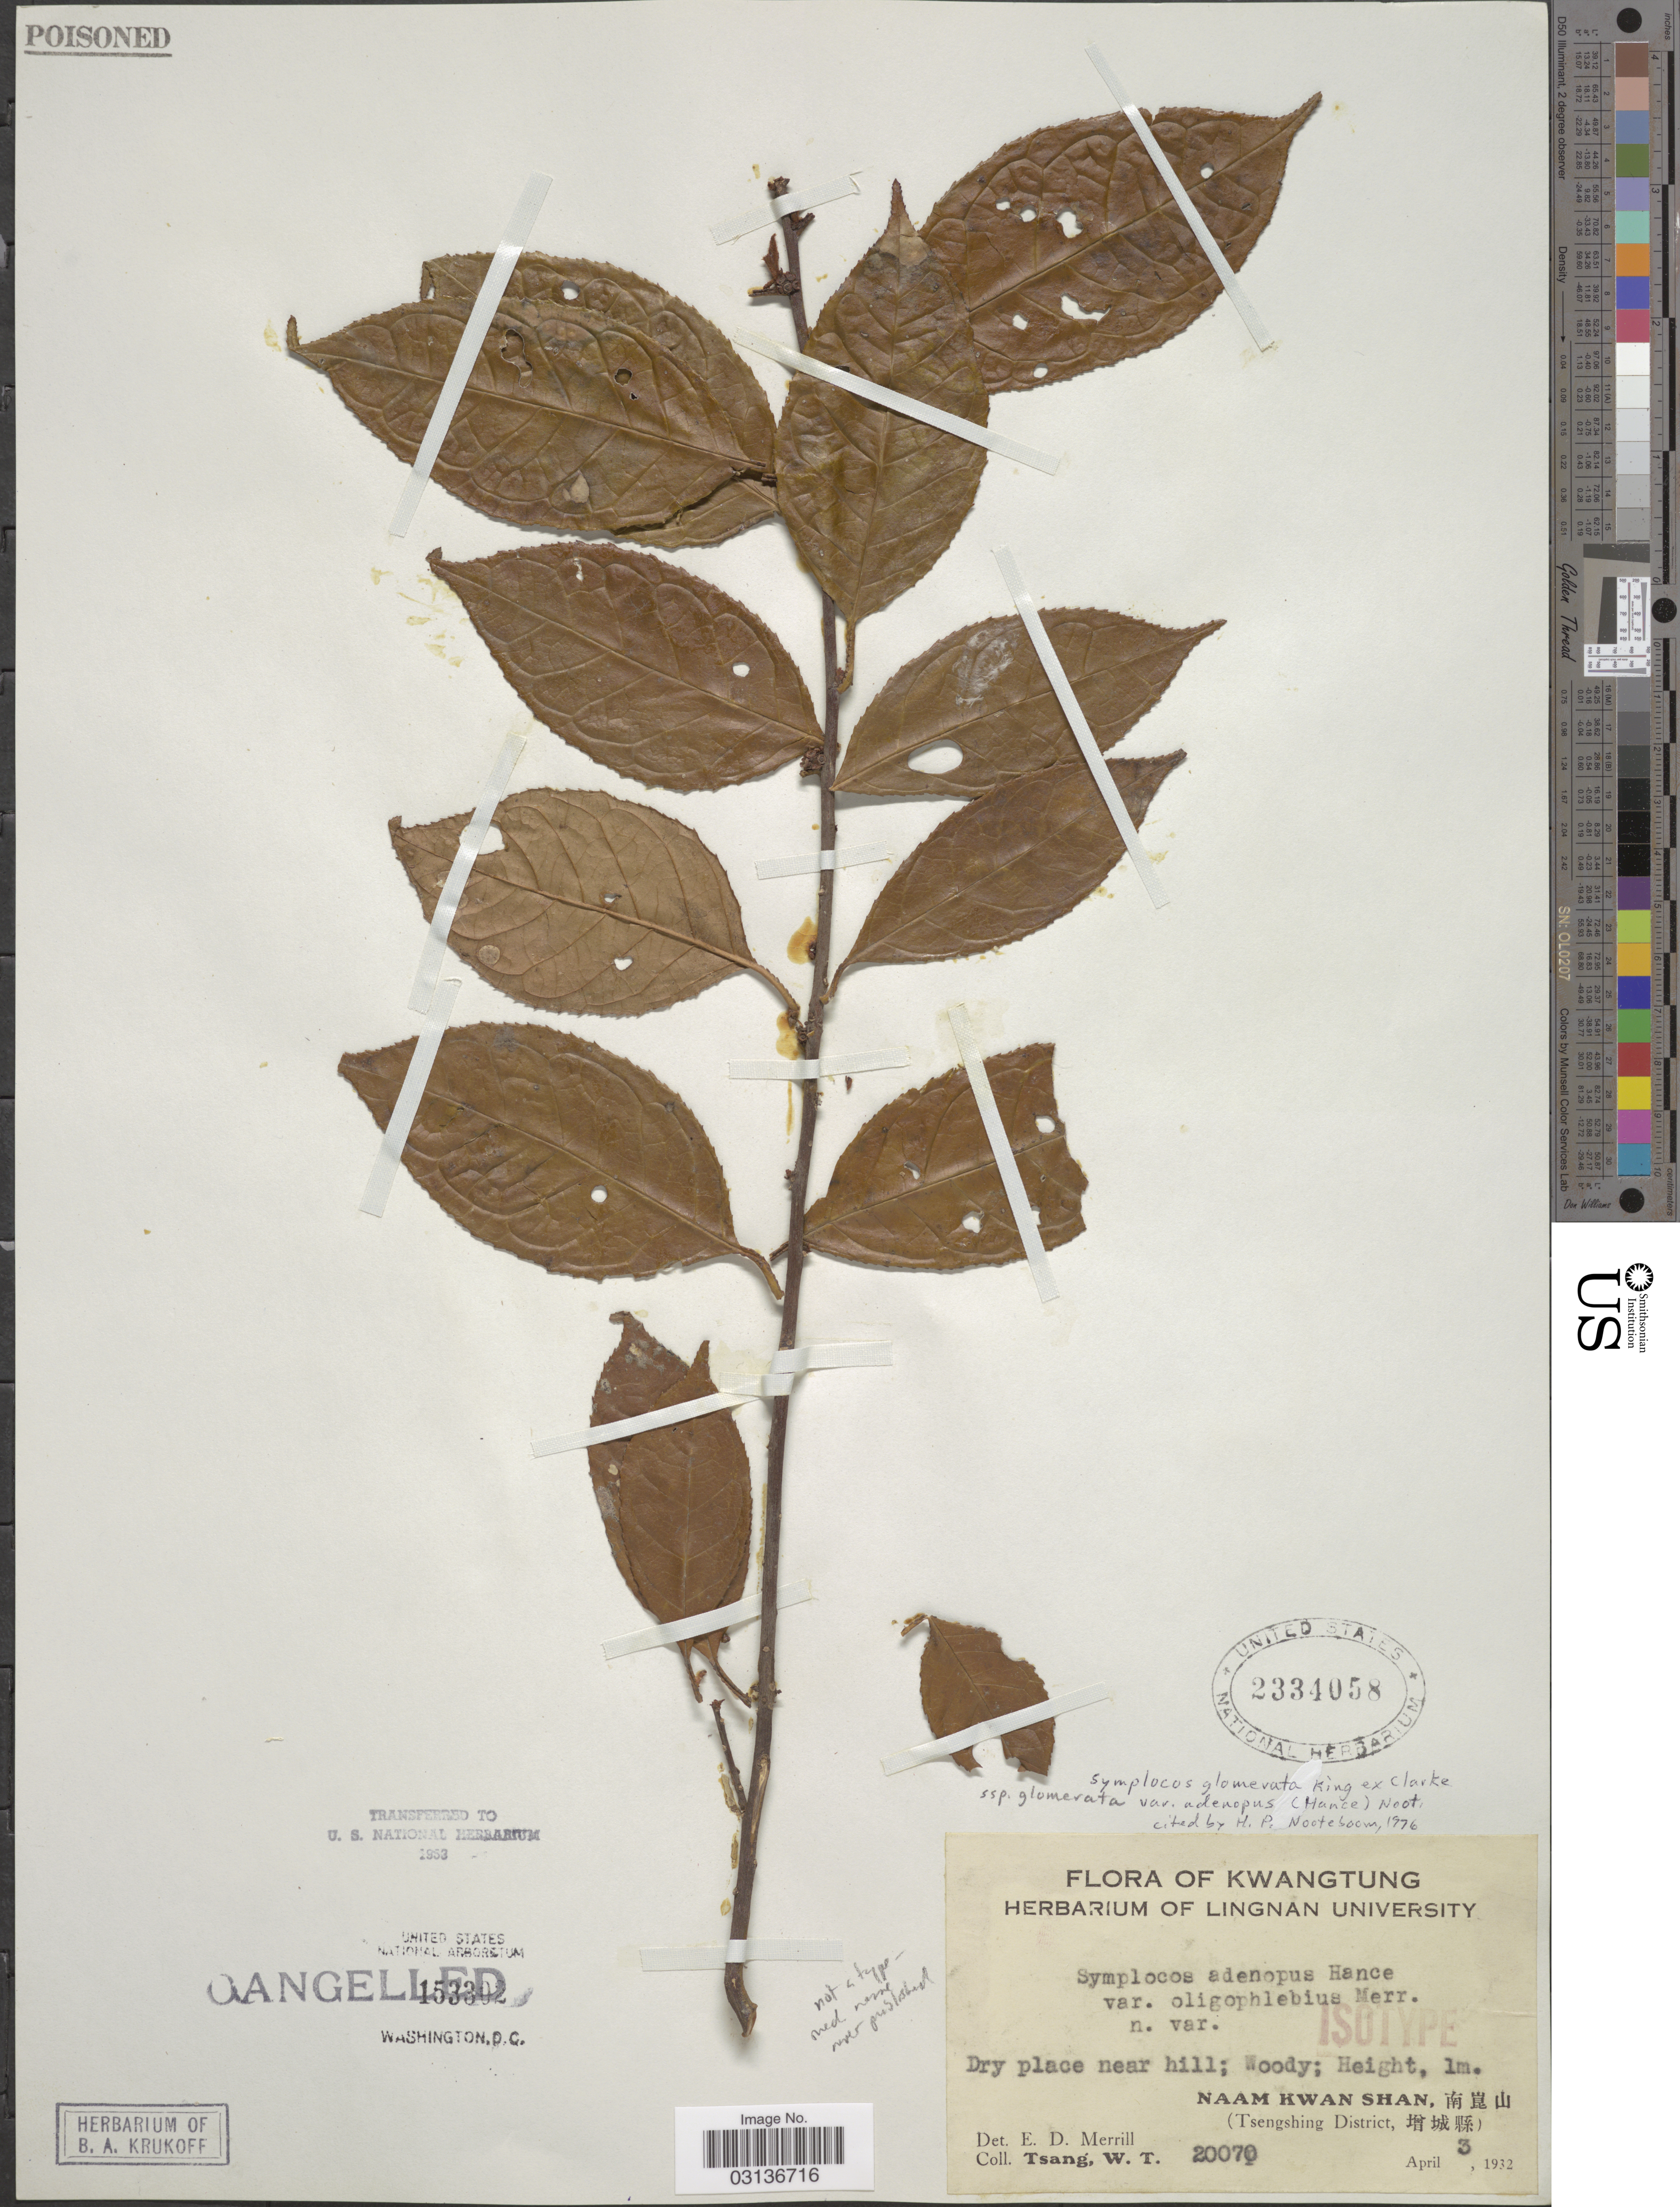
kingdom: Plantae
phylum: Tracheophyta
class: Magnoliopsida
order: Ericales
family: Symplocaceae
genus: Symplocos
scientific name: Symplocos glomerata var. adenopus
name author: (Hance) Noot.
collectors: W. T. Tsang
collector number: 20070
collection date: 1932-04-03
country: China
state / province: Guangdong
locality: Kwatung.Dry place near hill. Naam Kwan Shan, (Tsengshing District.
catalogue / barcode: US 2334058